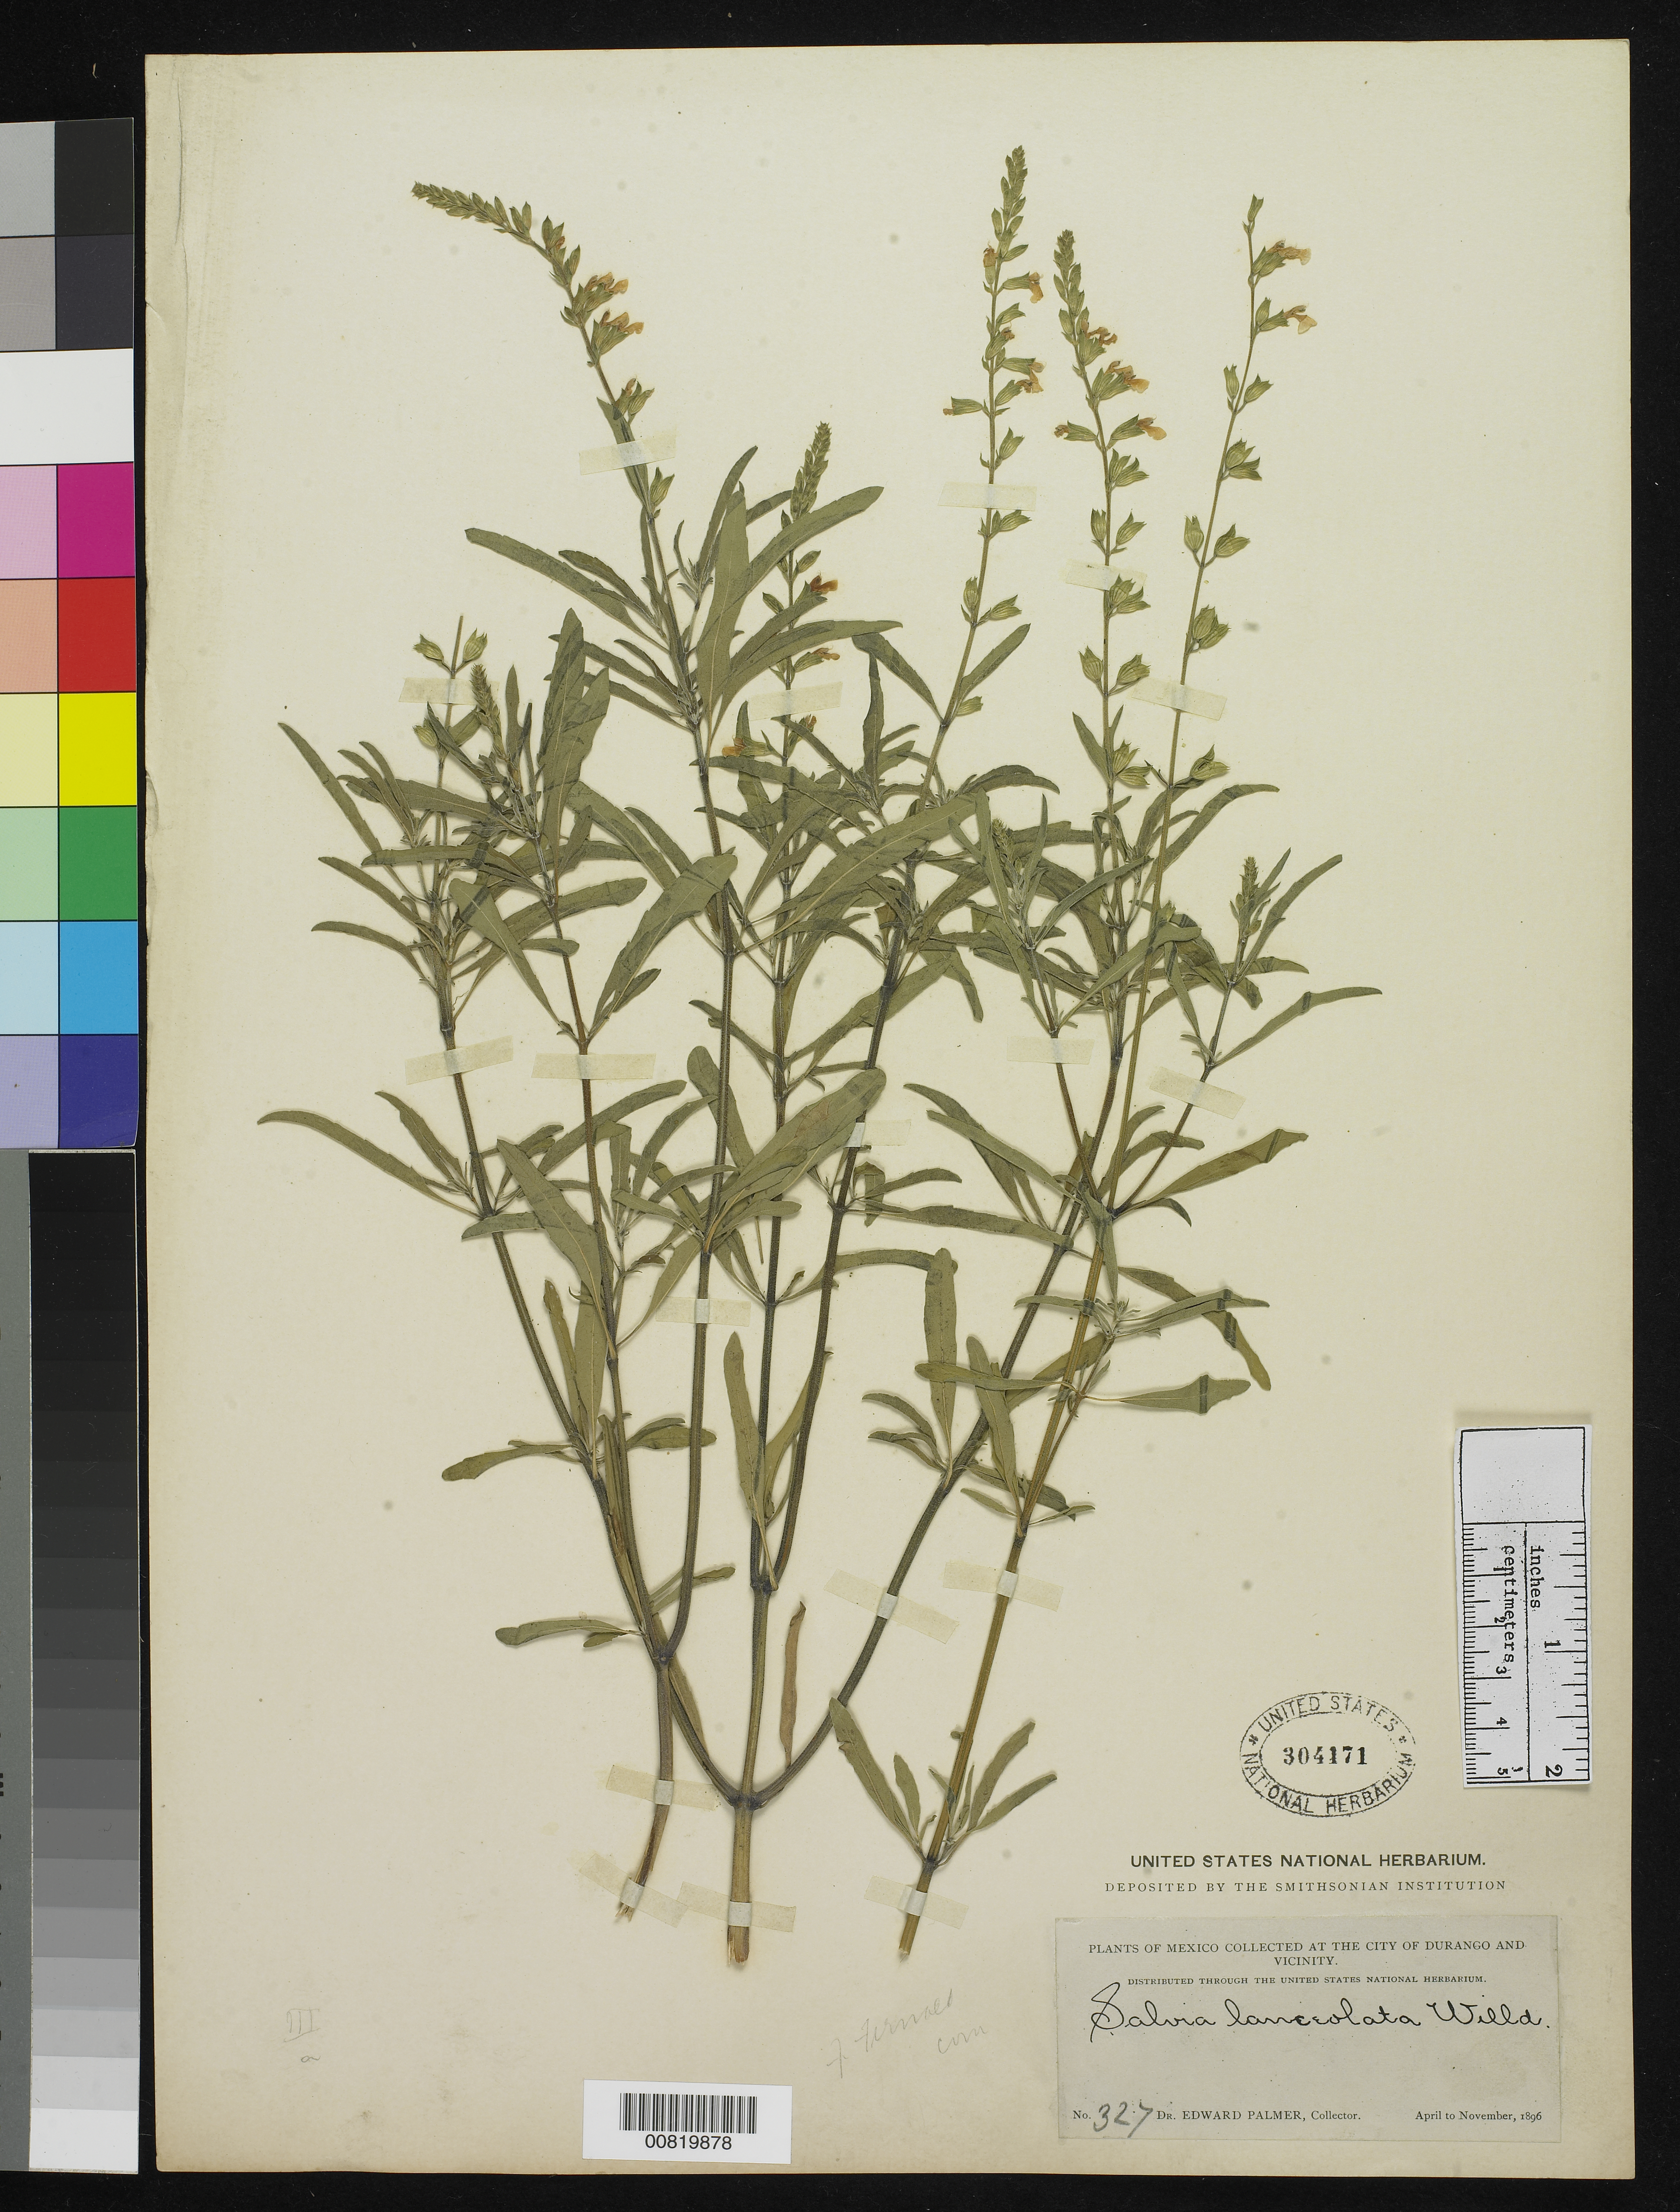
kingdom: Plantae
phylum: Tracheophyta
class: Magnoliopsida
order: Lamiales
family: Lamiaceae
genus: Salvia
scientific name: Salvia lanceolata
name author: Brouss.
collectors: E. Palmer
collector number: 327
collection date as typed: Apr 1896 to -- Nov 1896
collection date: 1896-04/1896-11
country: Mexico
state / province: Durango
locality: City of Durango and vicinity.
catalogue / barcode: US 304171